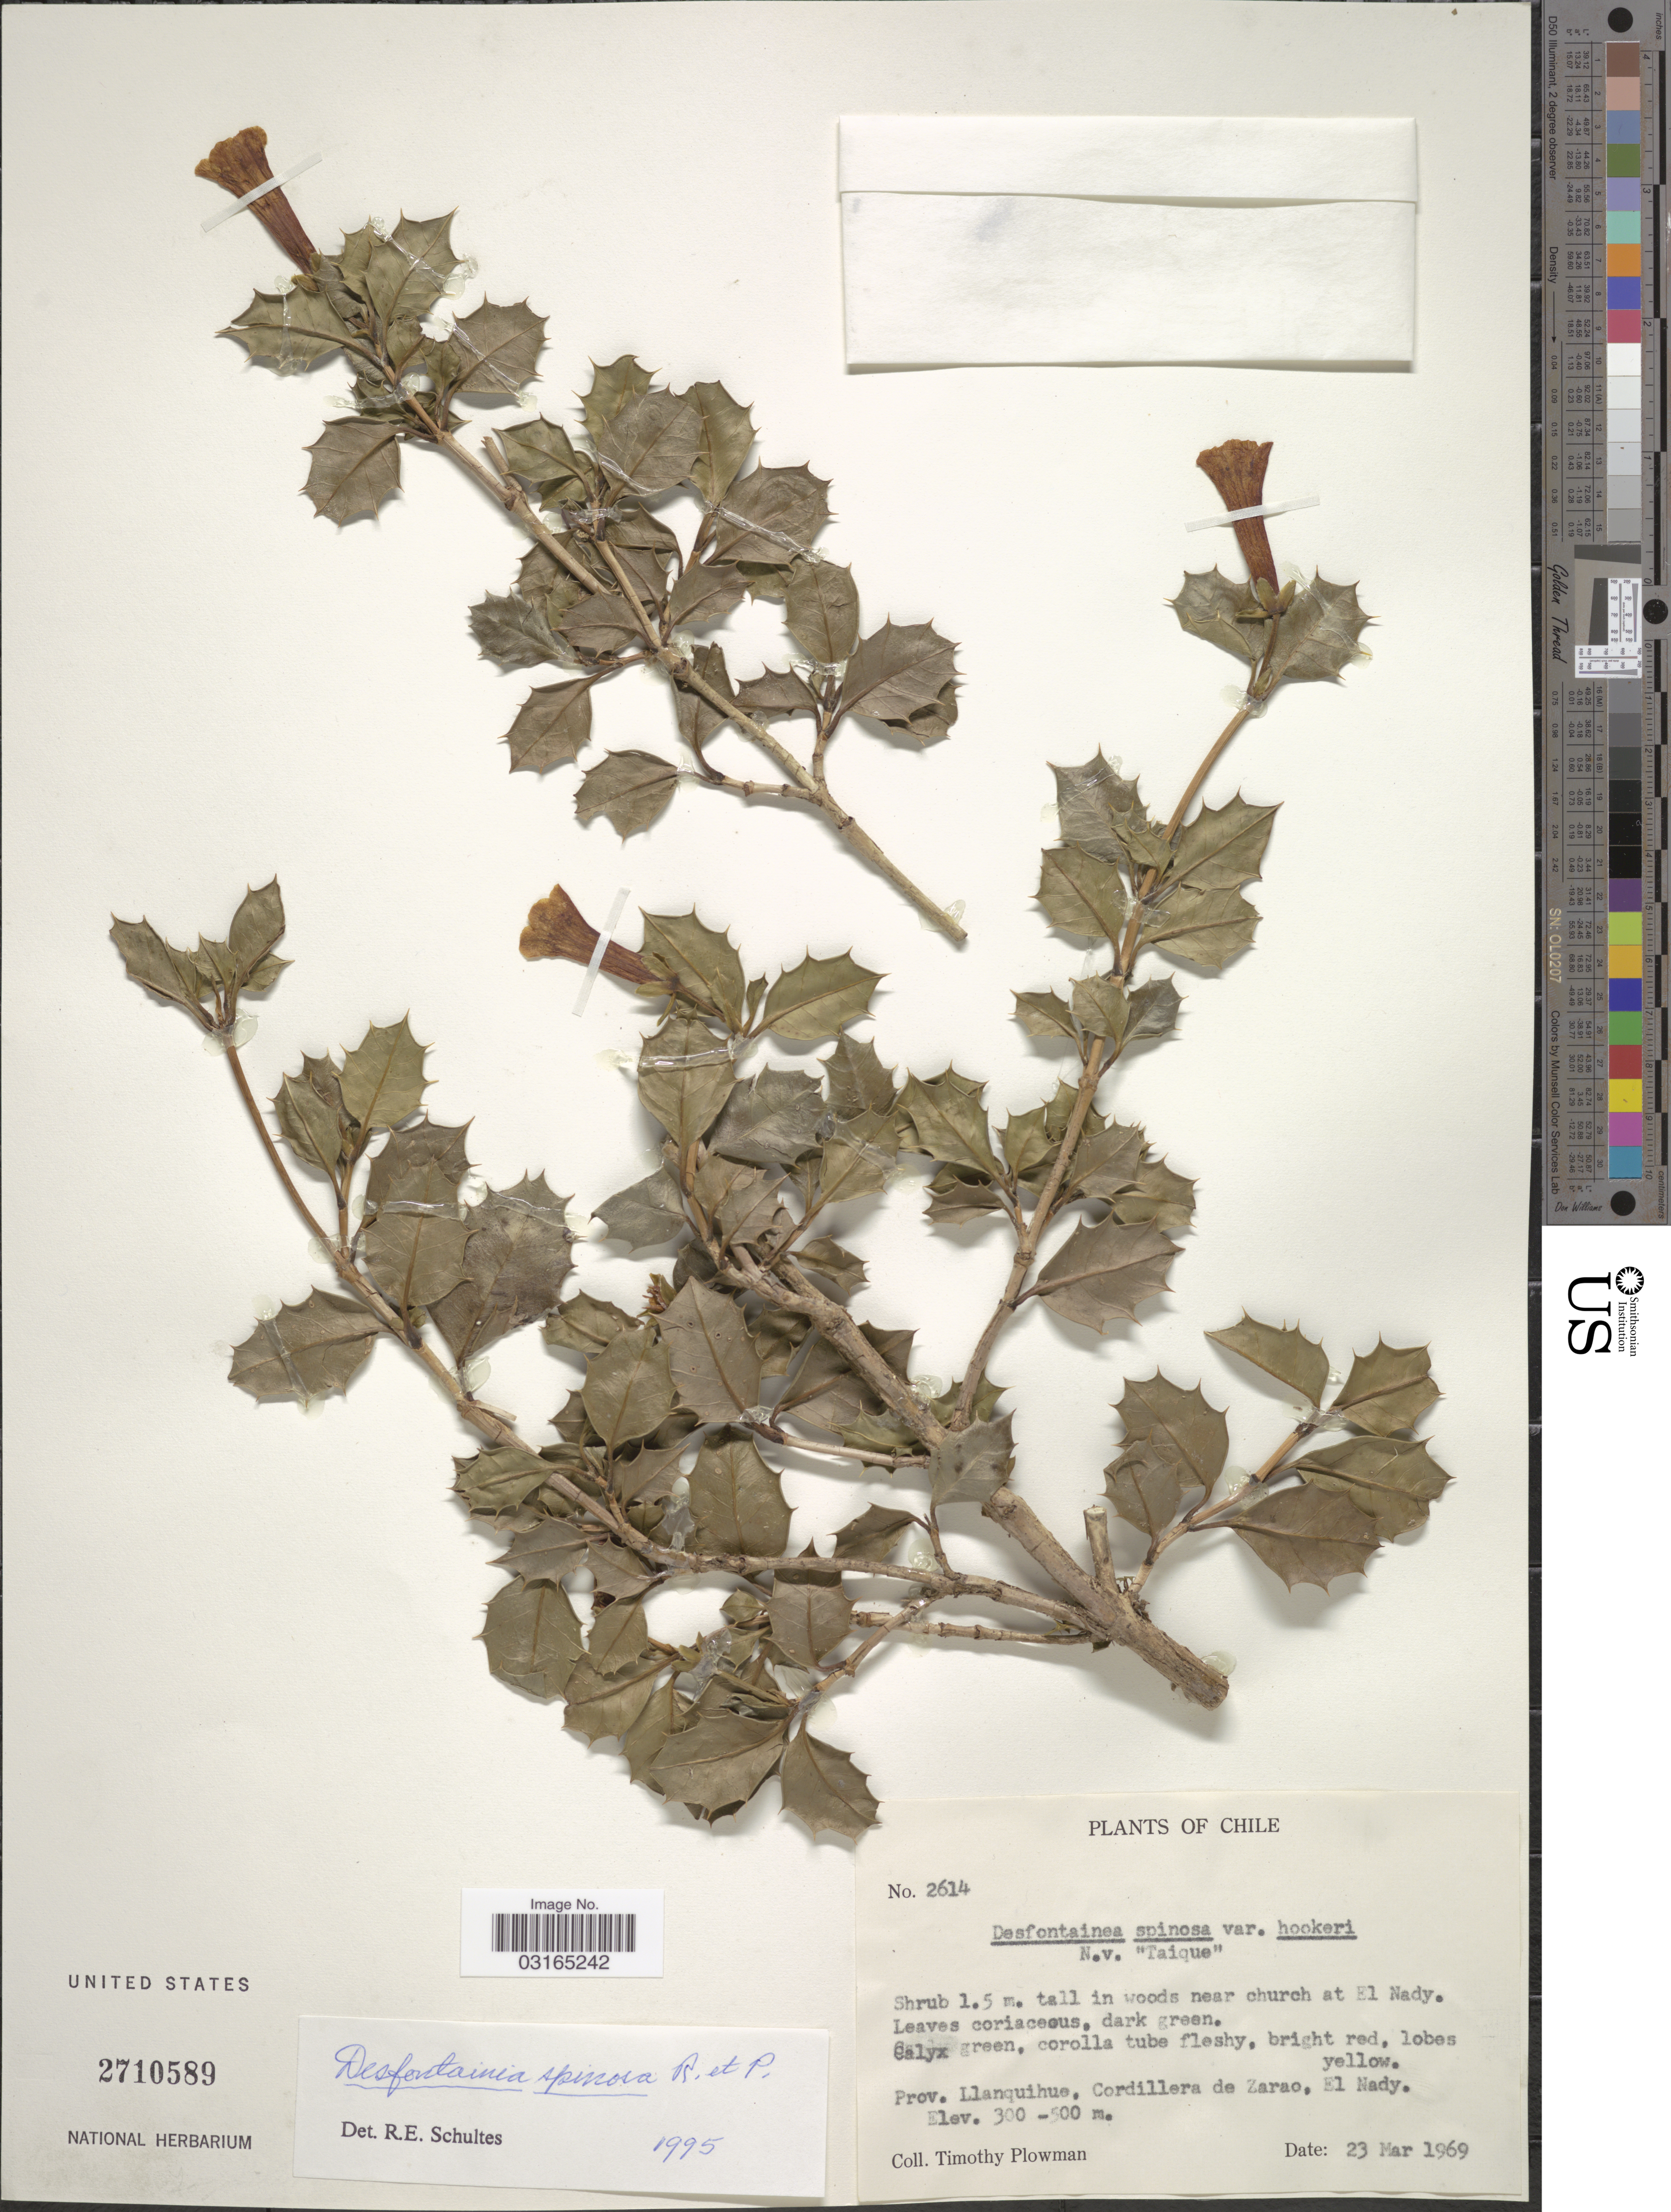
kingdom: Plantae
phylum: Tracheophyta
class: Magnoliopsida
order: Bruniales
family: Columelliaceae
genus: Desfontainia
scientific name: Desfontainia spinosa var. spinosa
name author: Ruiz & Pav.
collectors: T. Plowman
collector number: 2614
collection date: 1969-03-23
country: Chile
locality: Prov. Llanquihue, Cordillera de Zarao, El Nady.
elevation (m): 300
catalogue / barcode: US 2710589